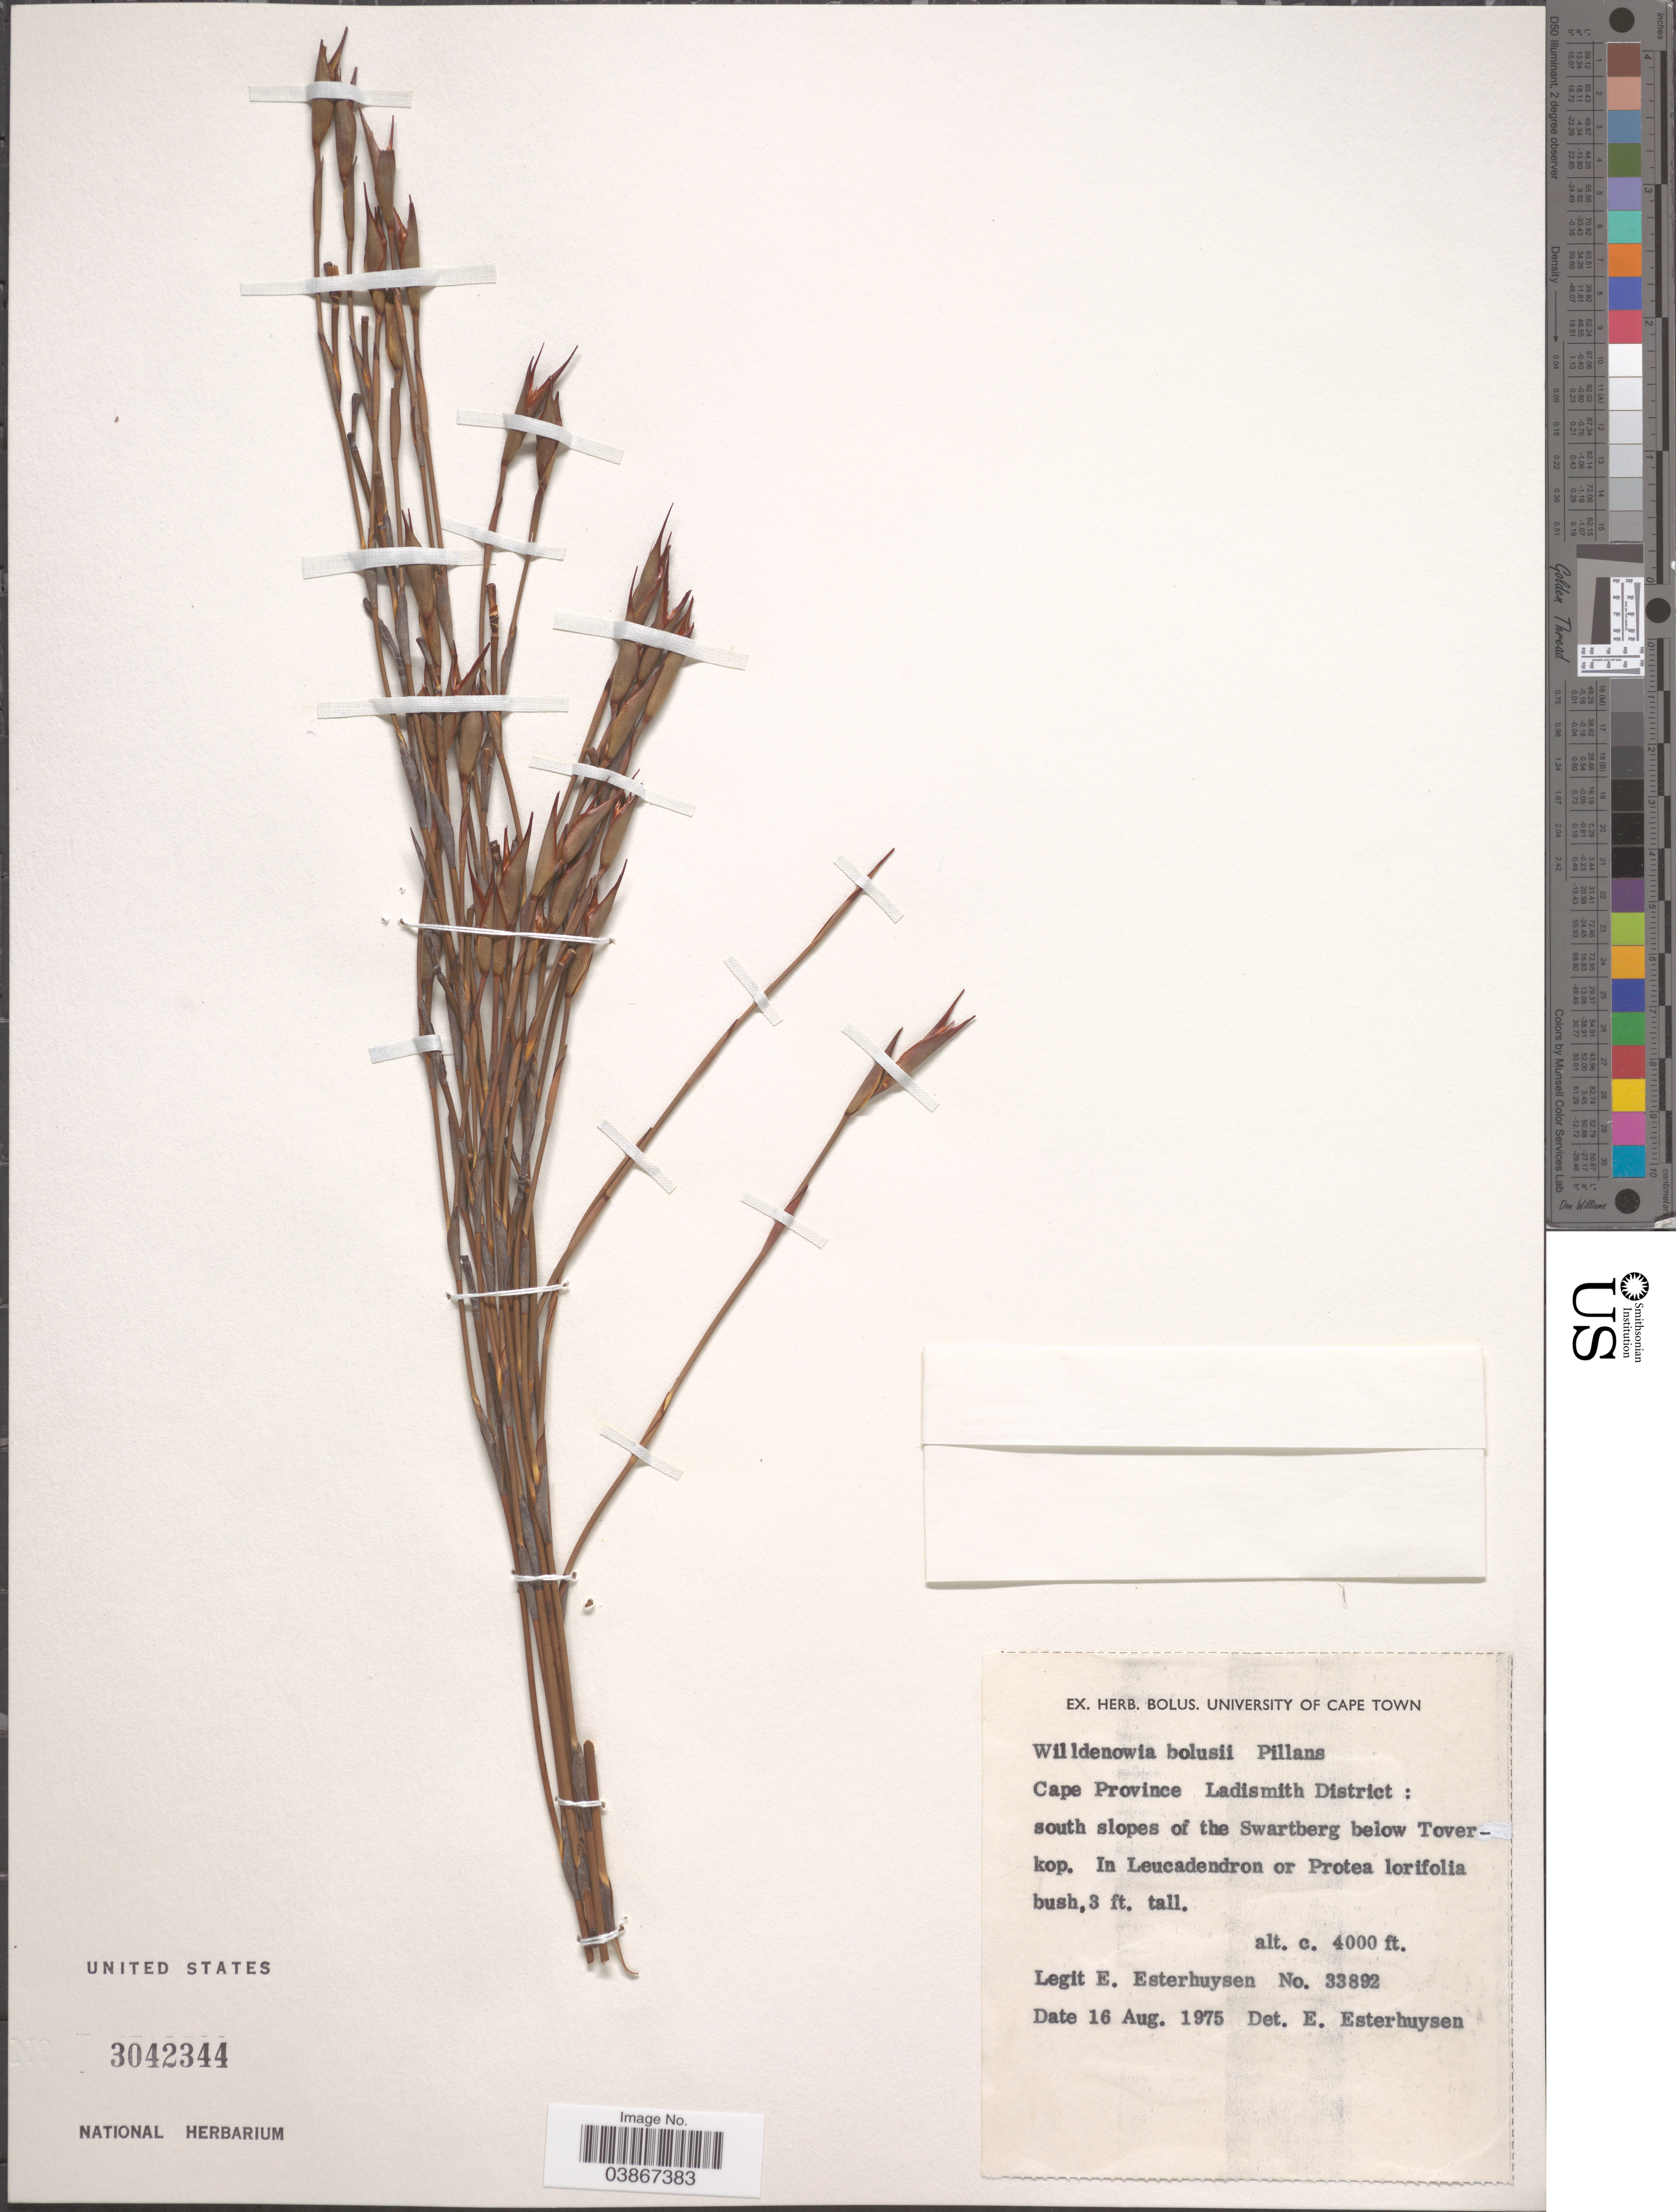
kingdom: Plantae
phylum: Tracheophyta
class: Liliopsida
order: Poales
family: Restionaceae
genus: Willdenowia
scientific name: Willdenowia bolusii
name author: Pillans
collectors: E. E. Esterhuysen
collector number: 33892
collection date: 1975-08-16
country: South Africa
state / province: Western Cape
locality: Ladismith District: south slopes of the Swartberg below Toverkop.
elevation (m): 1219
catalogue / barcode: US 3042344